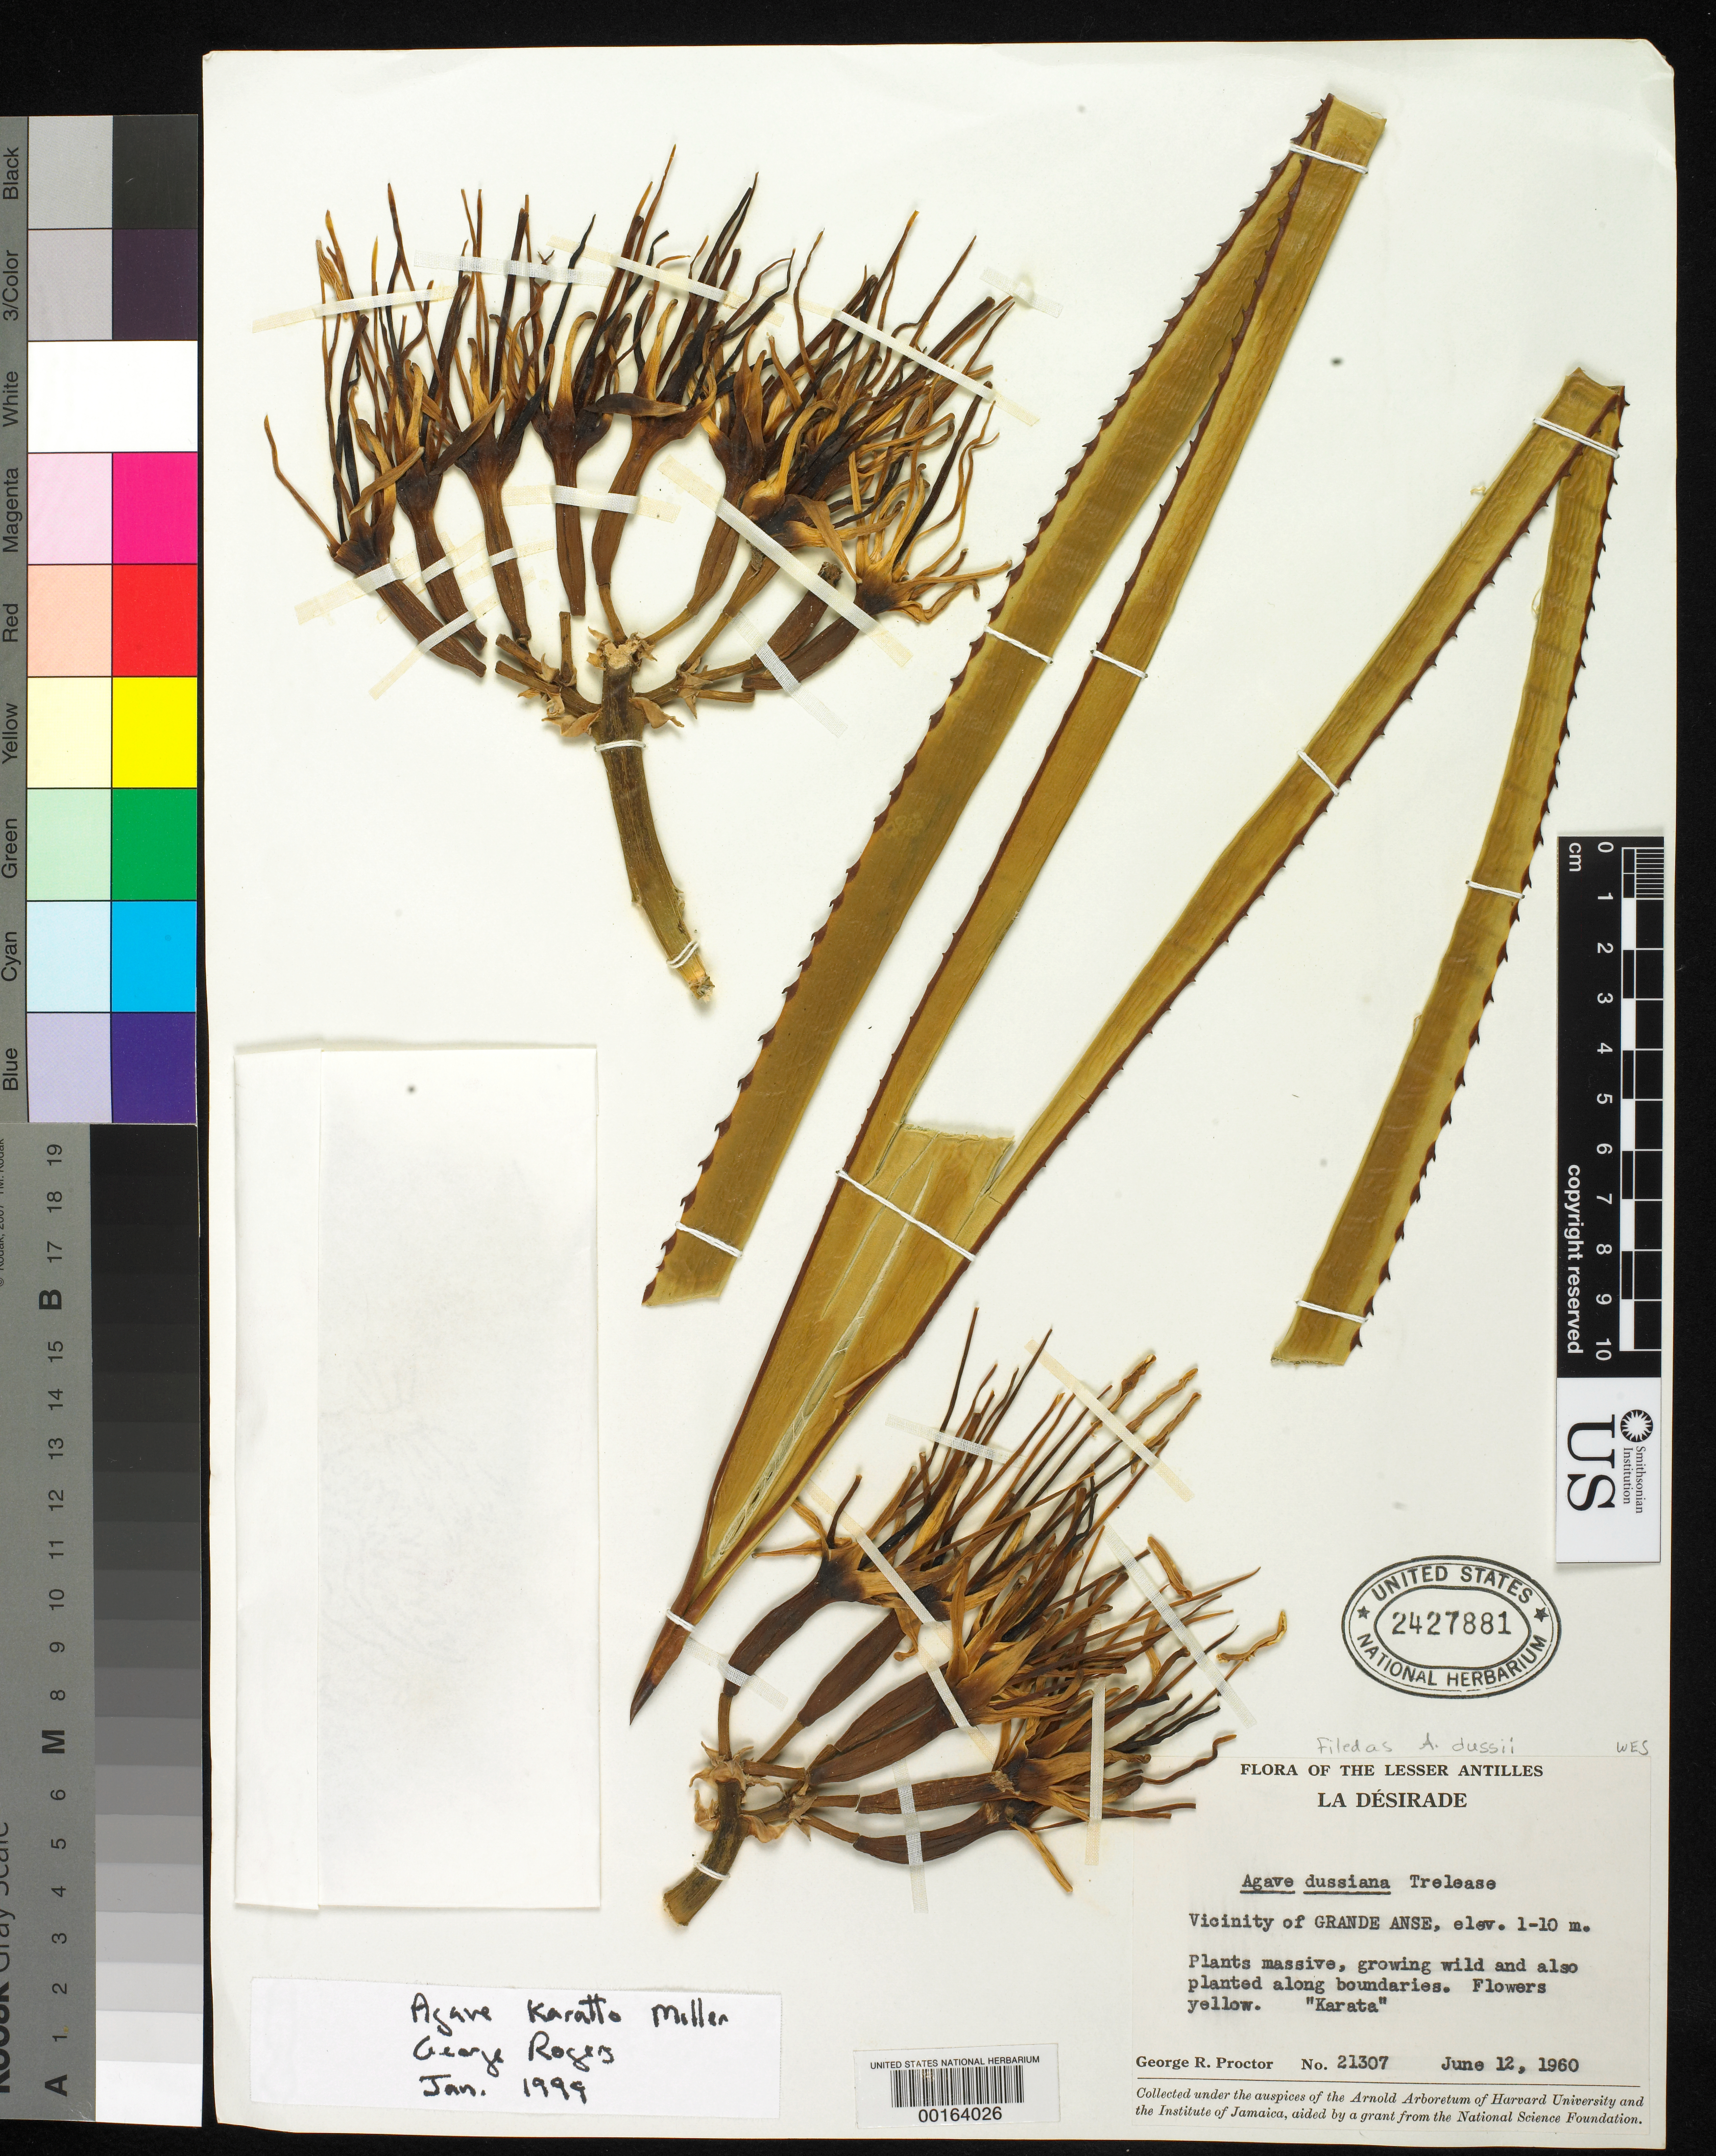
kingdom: Plantae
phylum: Tracheophyta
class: Liliopsida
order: Asparagales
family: Asparagaceae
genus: Agave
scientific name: Agave dussii, ined. 06/2022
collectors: G. R. Proctor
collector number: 21307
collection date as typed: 12 Jun 1960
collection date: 1960-06-12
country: Guadeloupe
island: La Désirade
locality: "Lesser Antilles", La Desirade; vicinity of Grande Anse (country either Martinique or Guadeloupe)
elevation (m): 1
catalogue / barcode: US 2427881